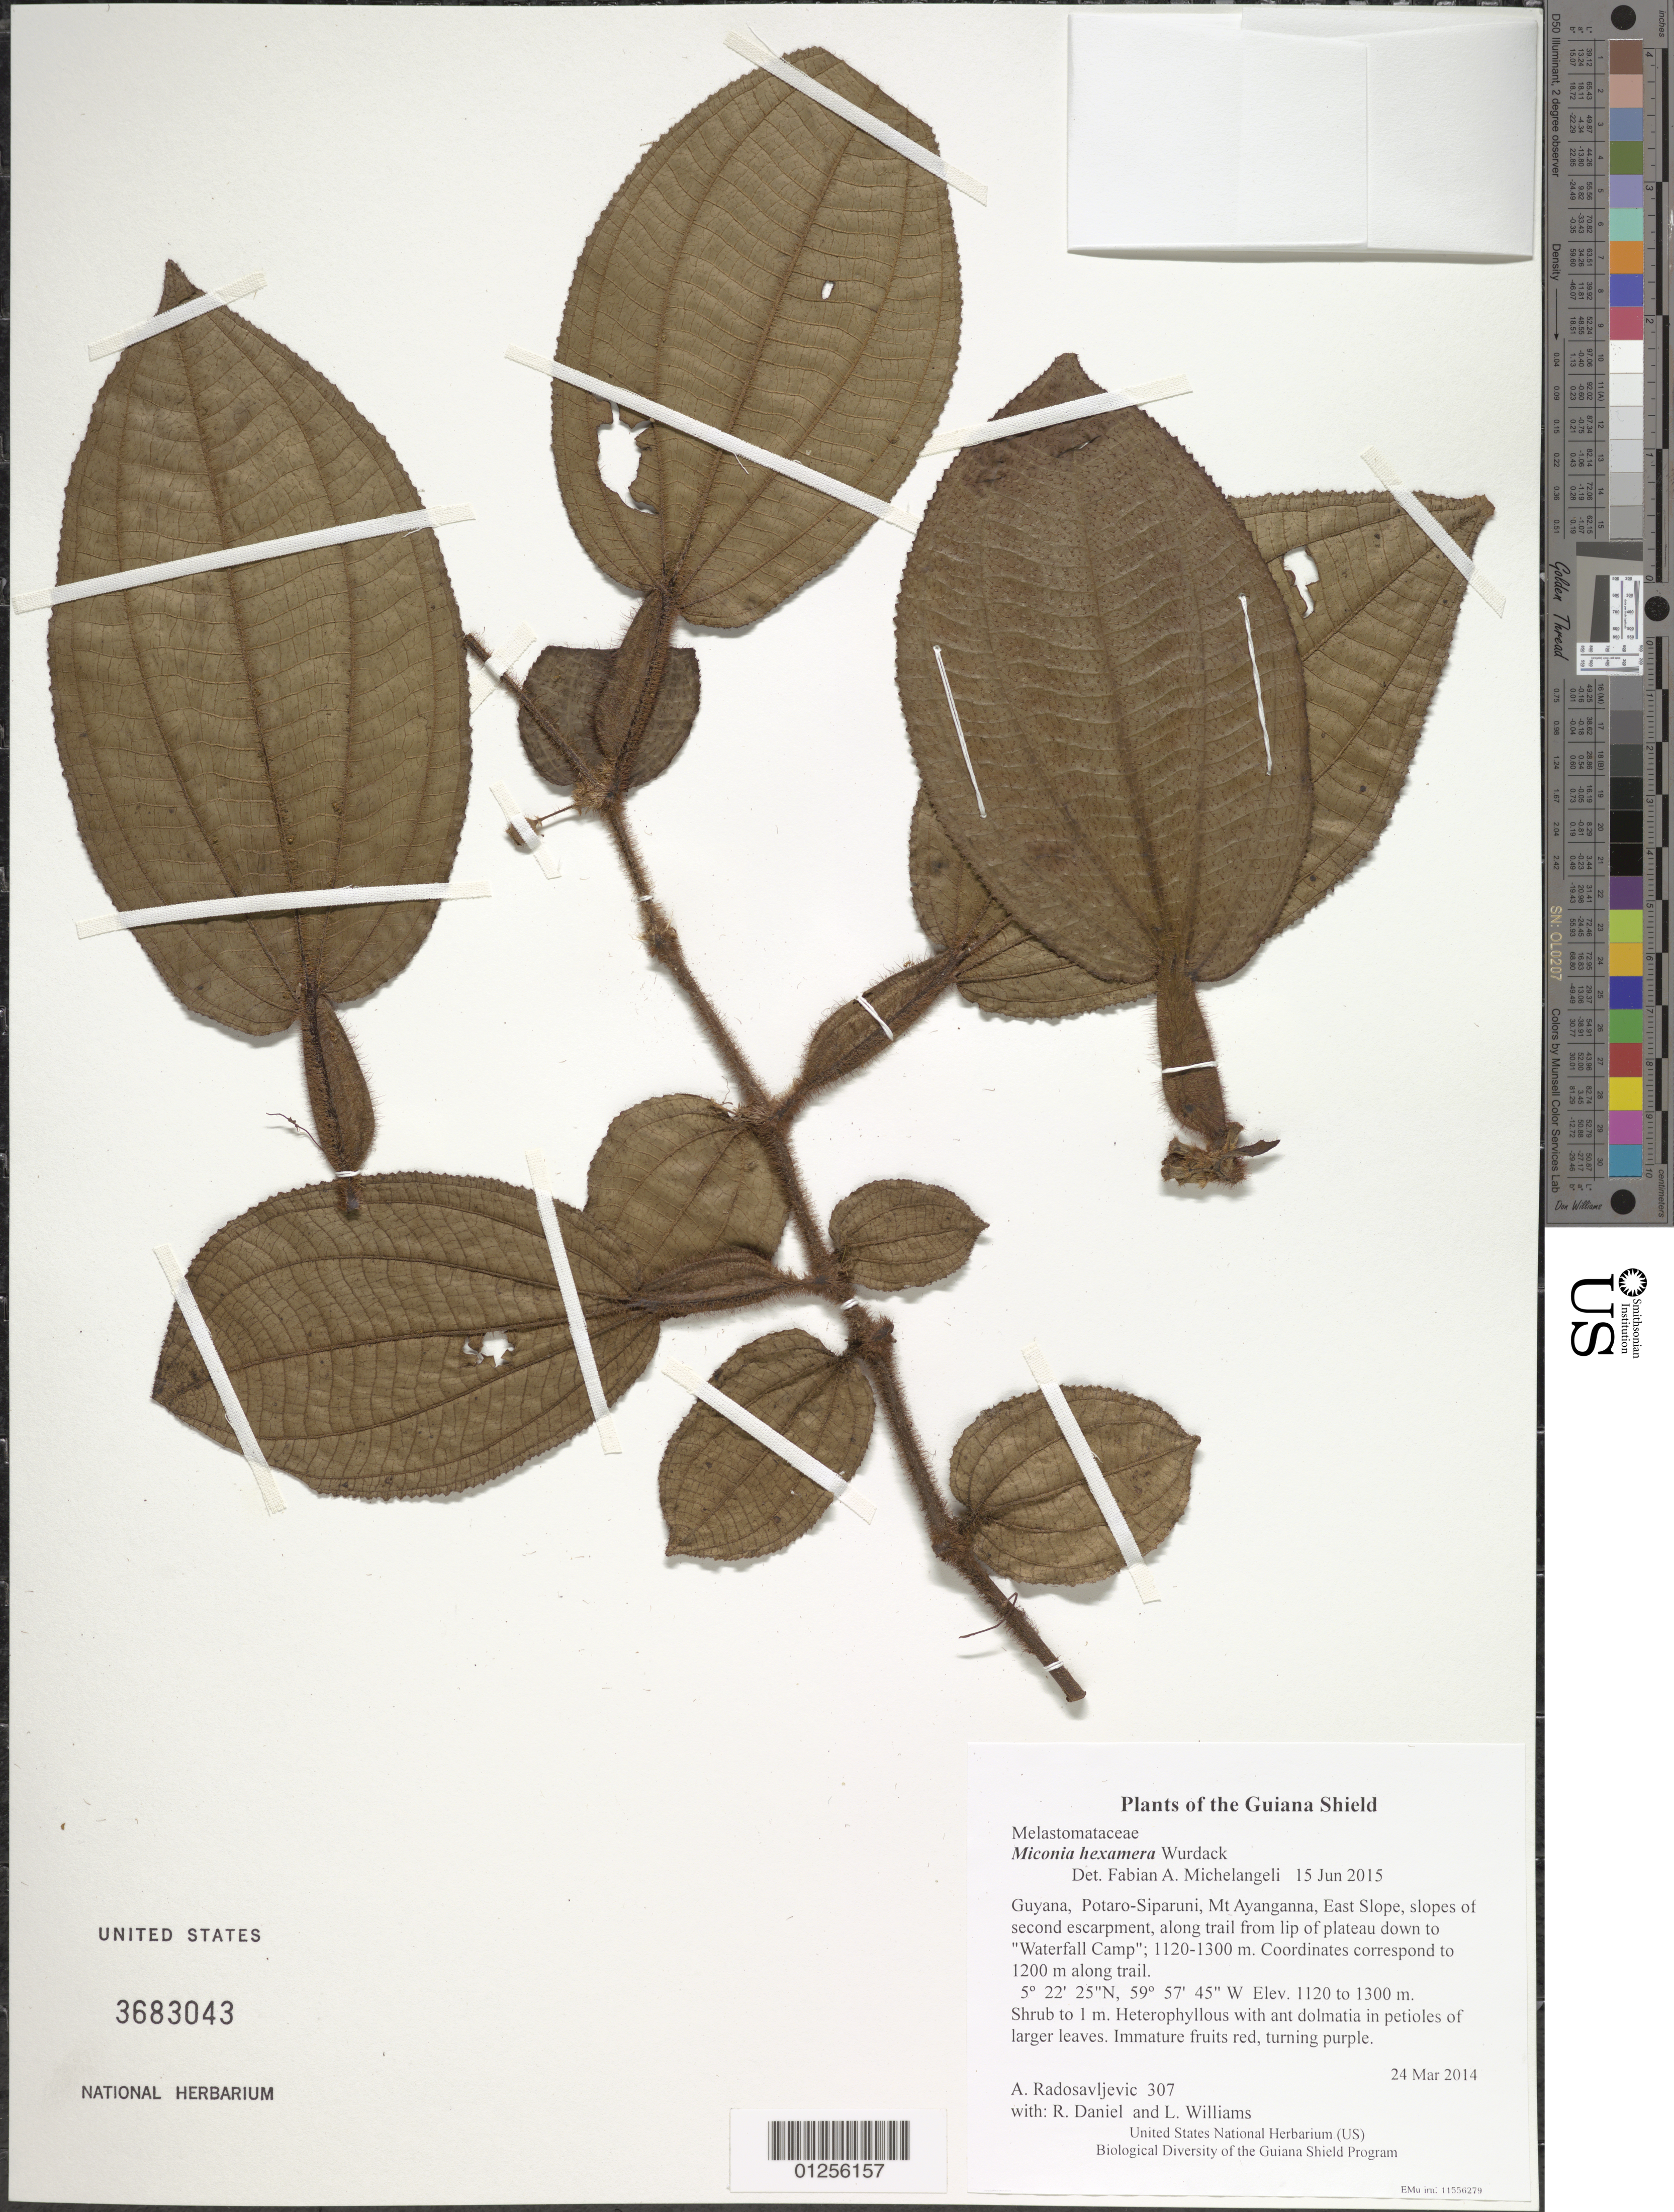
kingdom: Plantae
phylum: Tracheophyta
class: Magnoliopsida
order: Myrtales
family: Melastomataceae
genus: Miconia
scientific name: Miconia hexamera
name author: Wurdack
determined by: Michelangeli, F. A.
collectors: A. Radosavljevic, R. Daniel & L. Williams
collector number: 307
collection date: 2014-03-24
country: Guyana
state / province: Potaro-Siparuni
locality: Mt Ayanganna, East Slope, slopes of second escarpment, along trail from lip of plateau down to "Waterfall Camp"; 1120-1300 m. Coordinates correspond to 1200 m along trail.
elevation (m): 1120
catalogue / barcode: US 3683043